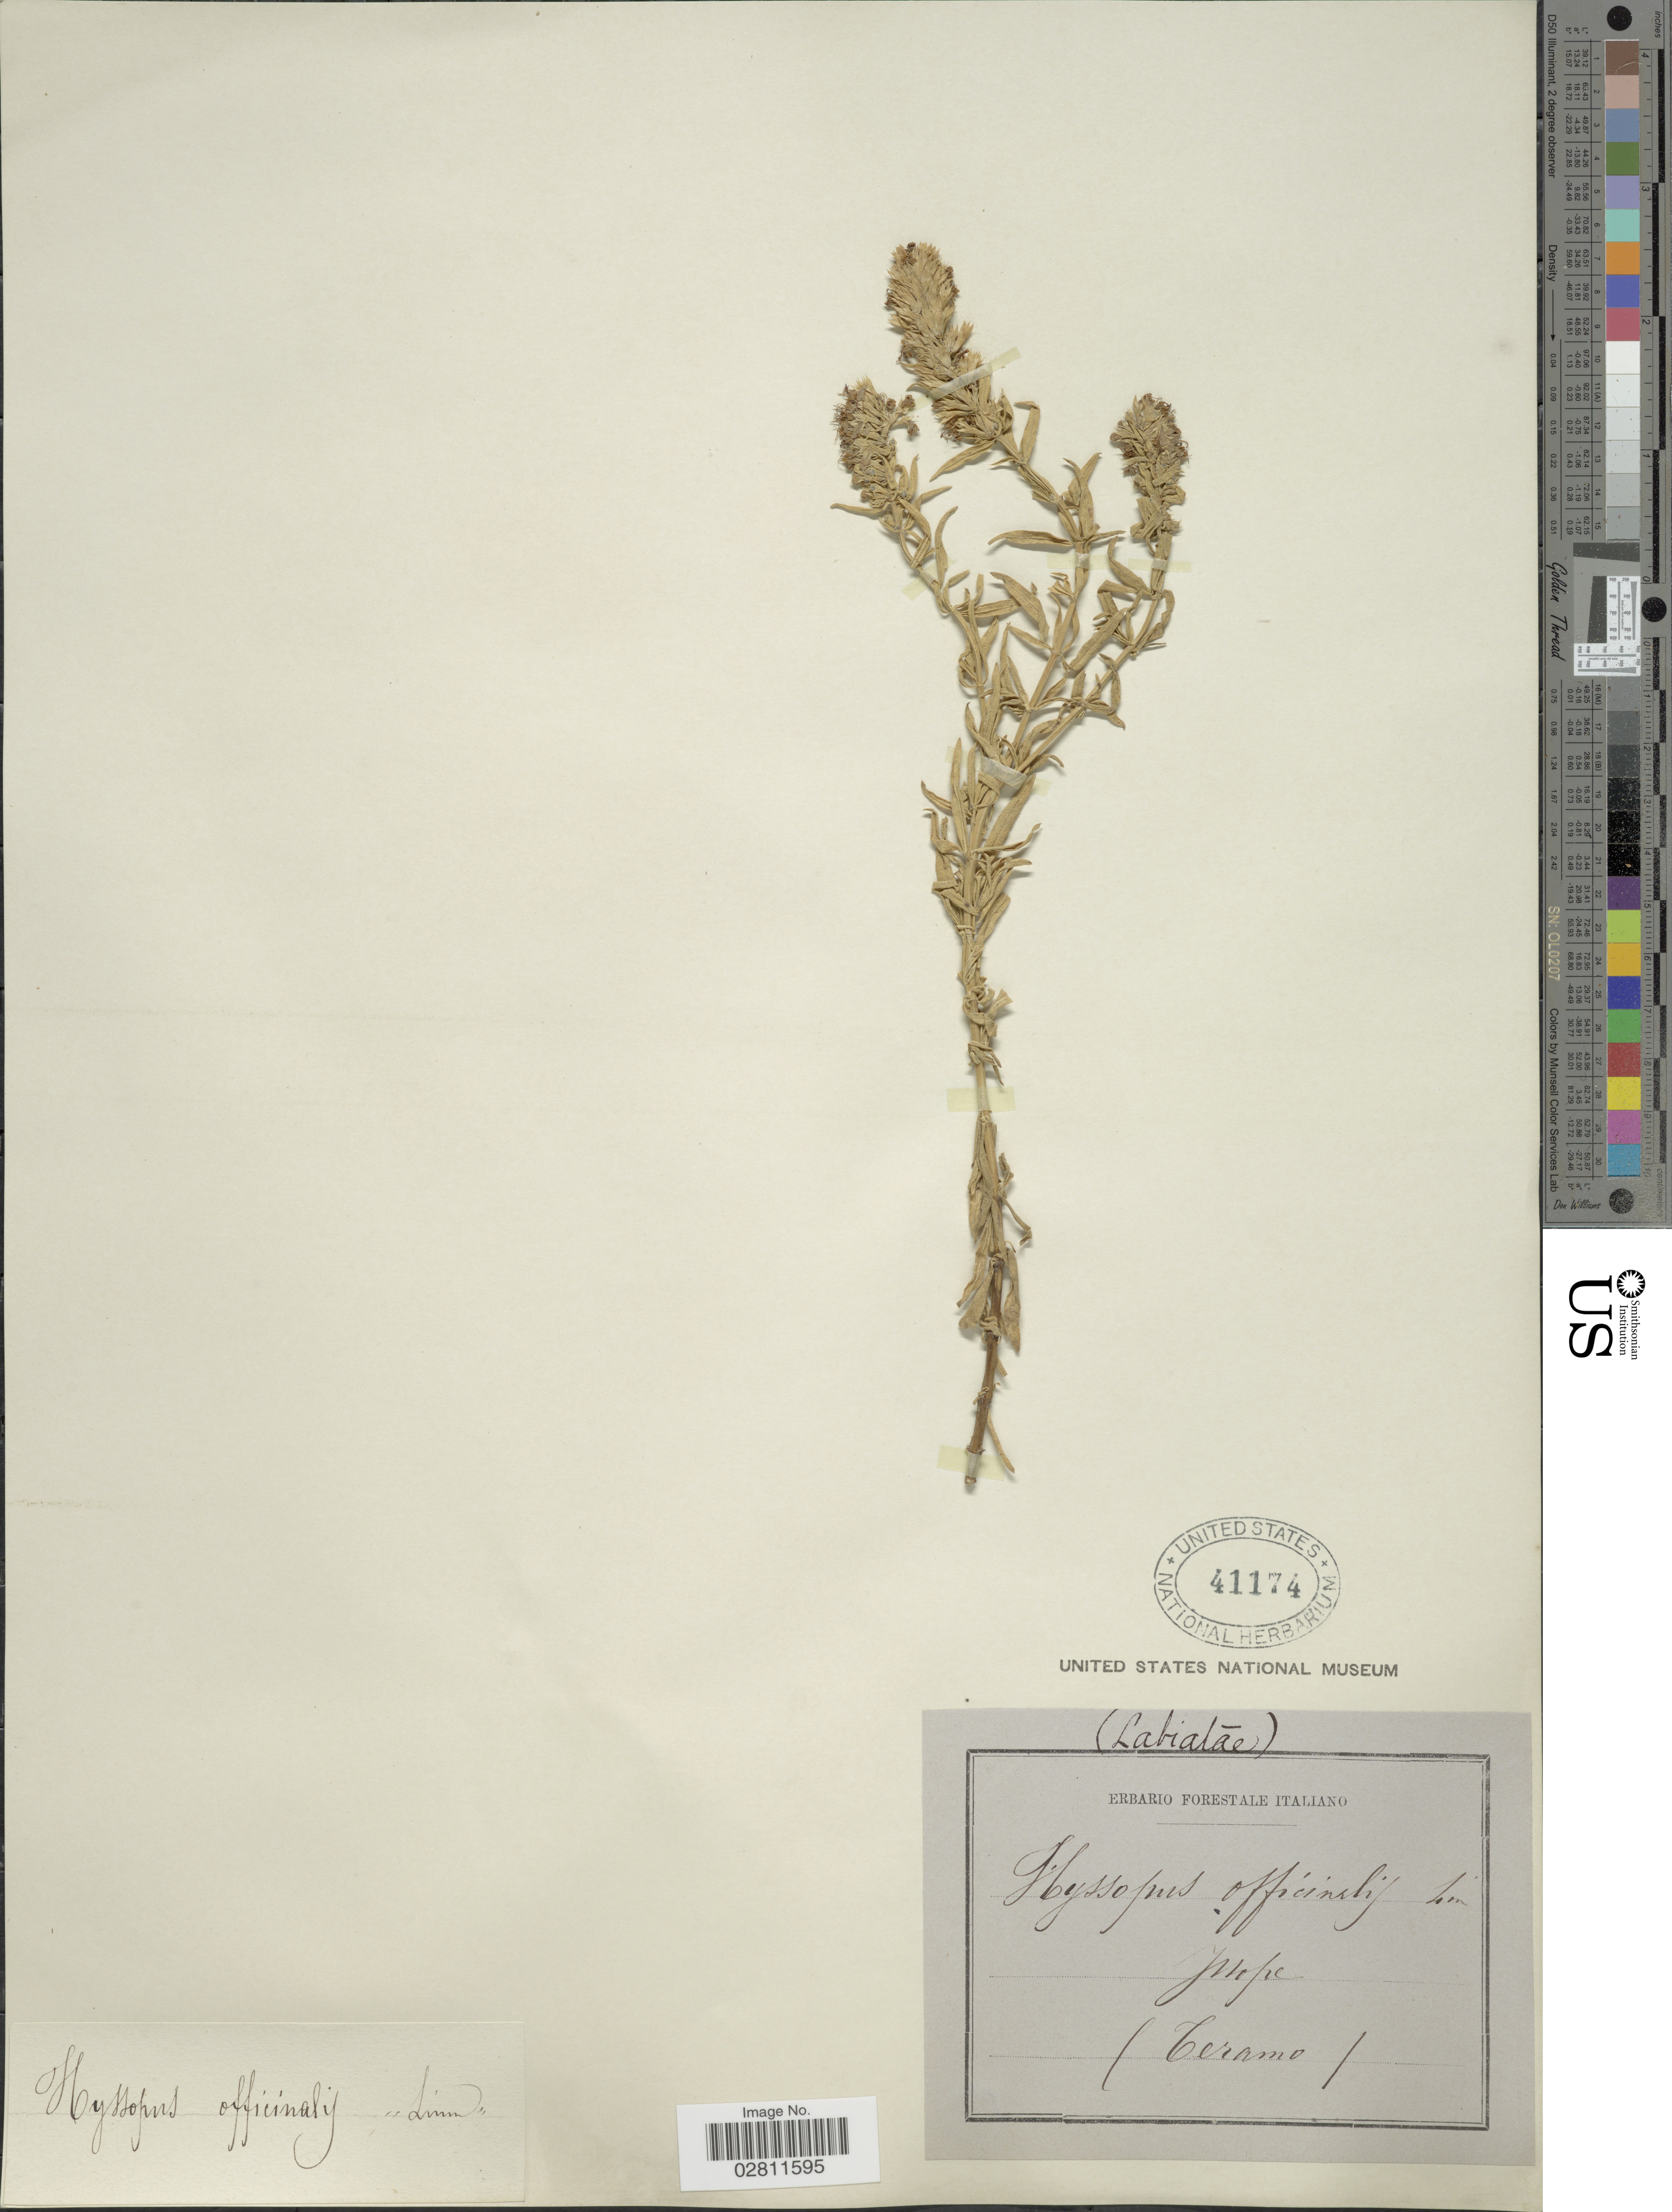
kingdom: Plantae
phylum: Tracheophyta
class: Magnoliopsida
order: Lamiales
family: Lamiaceae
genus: Hyssopus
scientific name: Hyssopus officinalis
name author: L.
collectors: Ex herb. Forestale Italiano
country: Italy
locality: Teramo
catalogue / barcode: US 41174